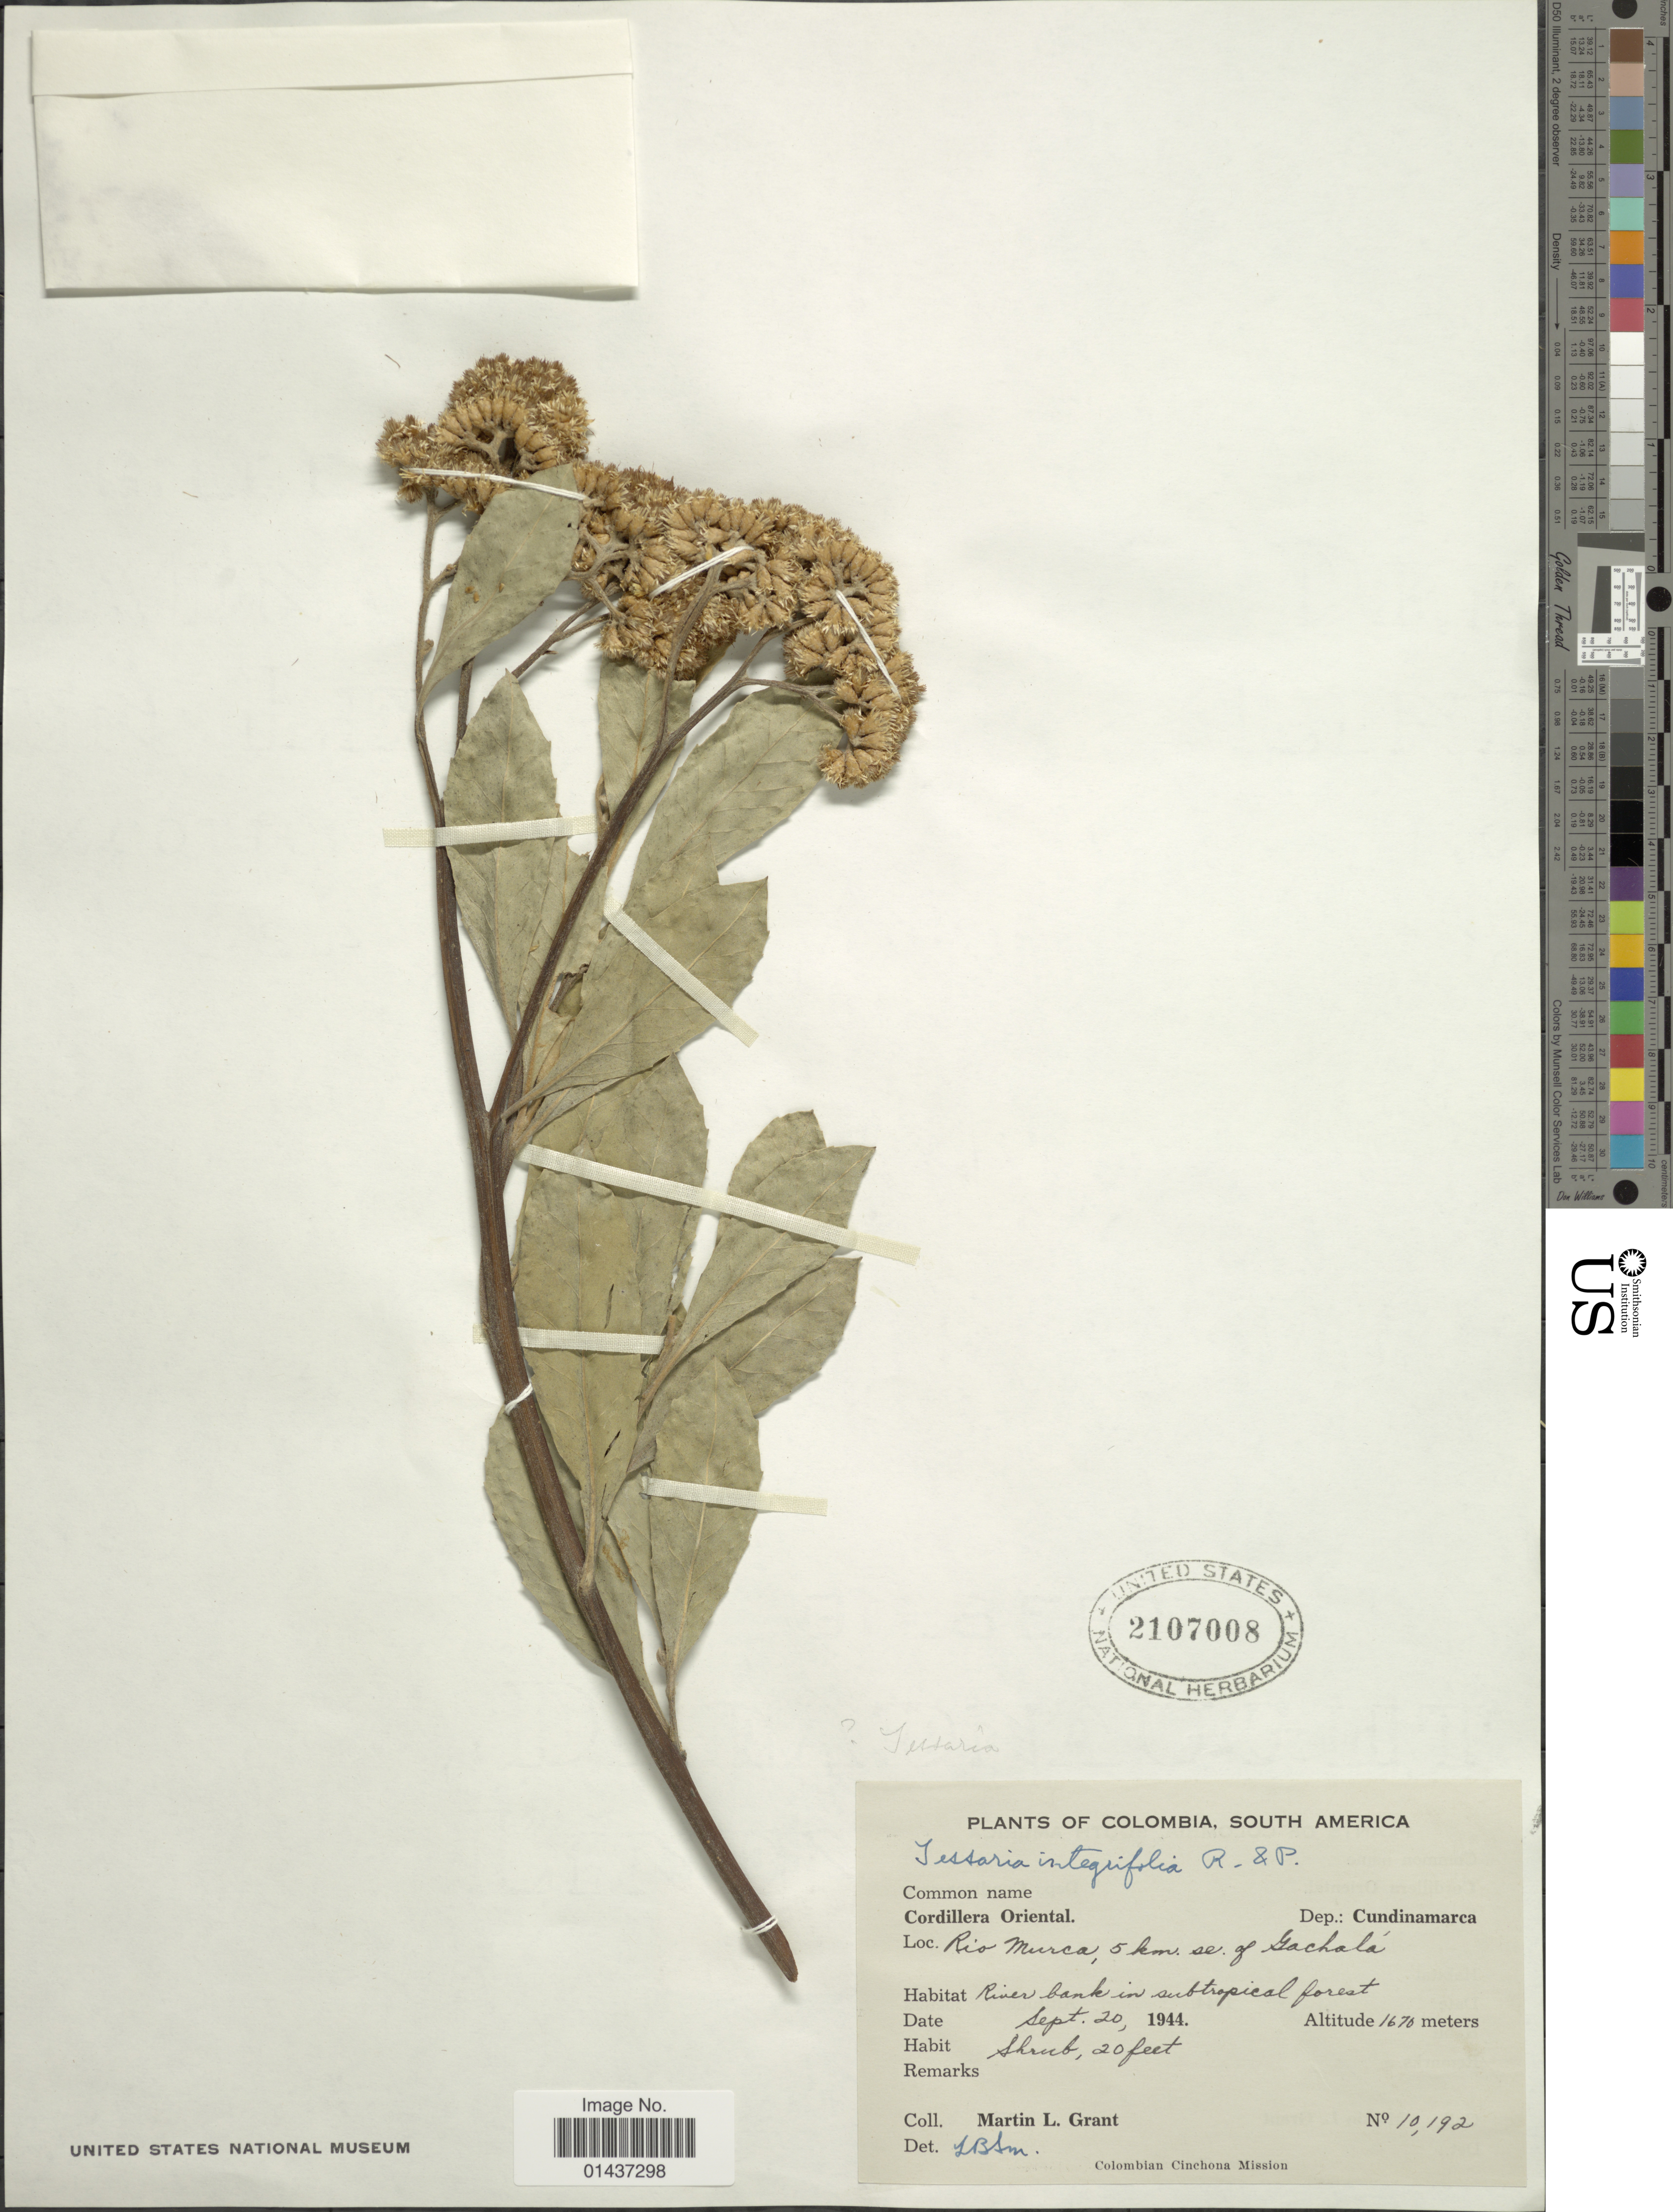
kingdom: Plantae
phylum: Tracheophyta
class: Magnoliopsida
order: Asterales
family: Asteraceae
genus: Tessaria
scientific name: Tessaria integrifolia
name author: Ruiz & Pav.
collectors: M. L. Grant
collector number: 10192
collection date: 1944-09-20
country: Colombia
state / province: Cundinamarca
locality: Cordillera Oriental, Dep. Cundinamarca, Rio Murca, 5km se of Gachalá, River bank in subtropical forest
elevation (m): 1670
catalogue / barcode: US 2107008